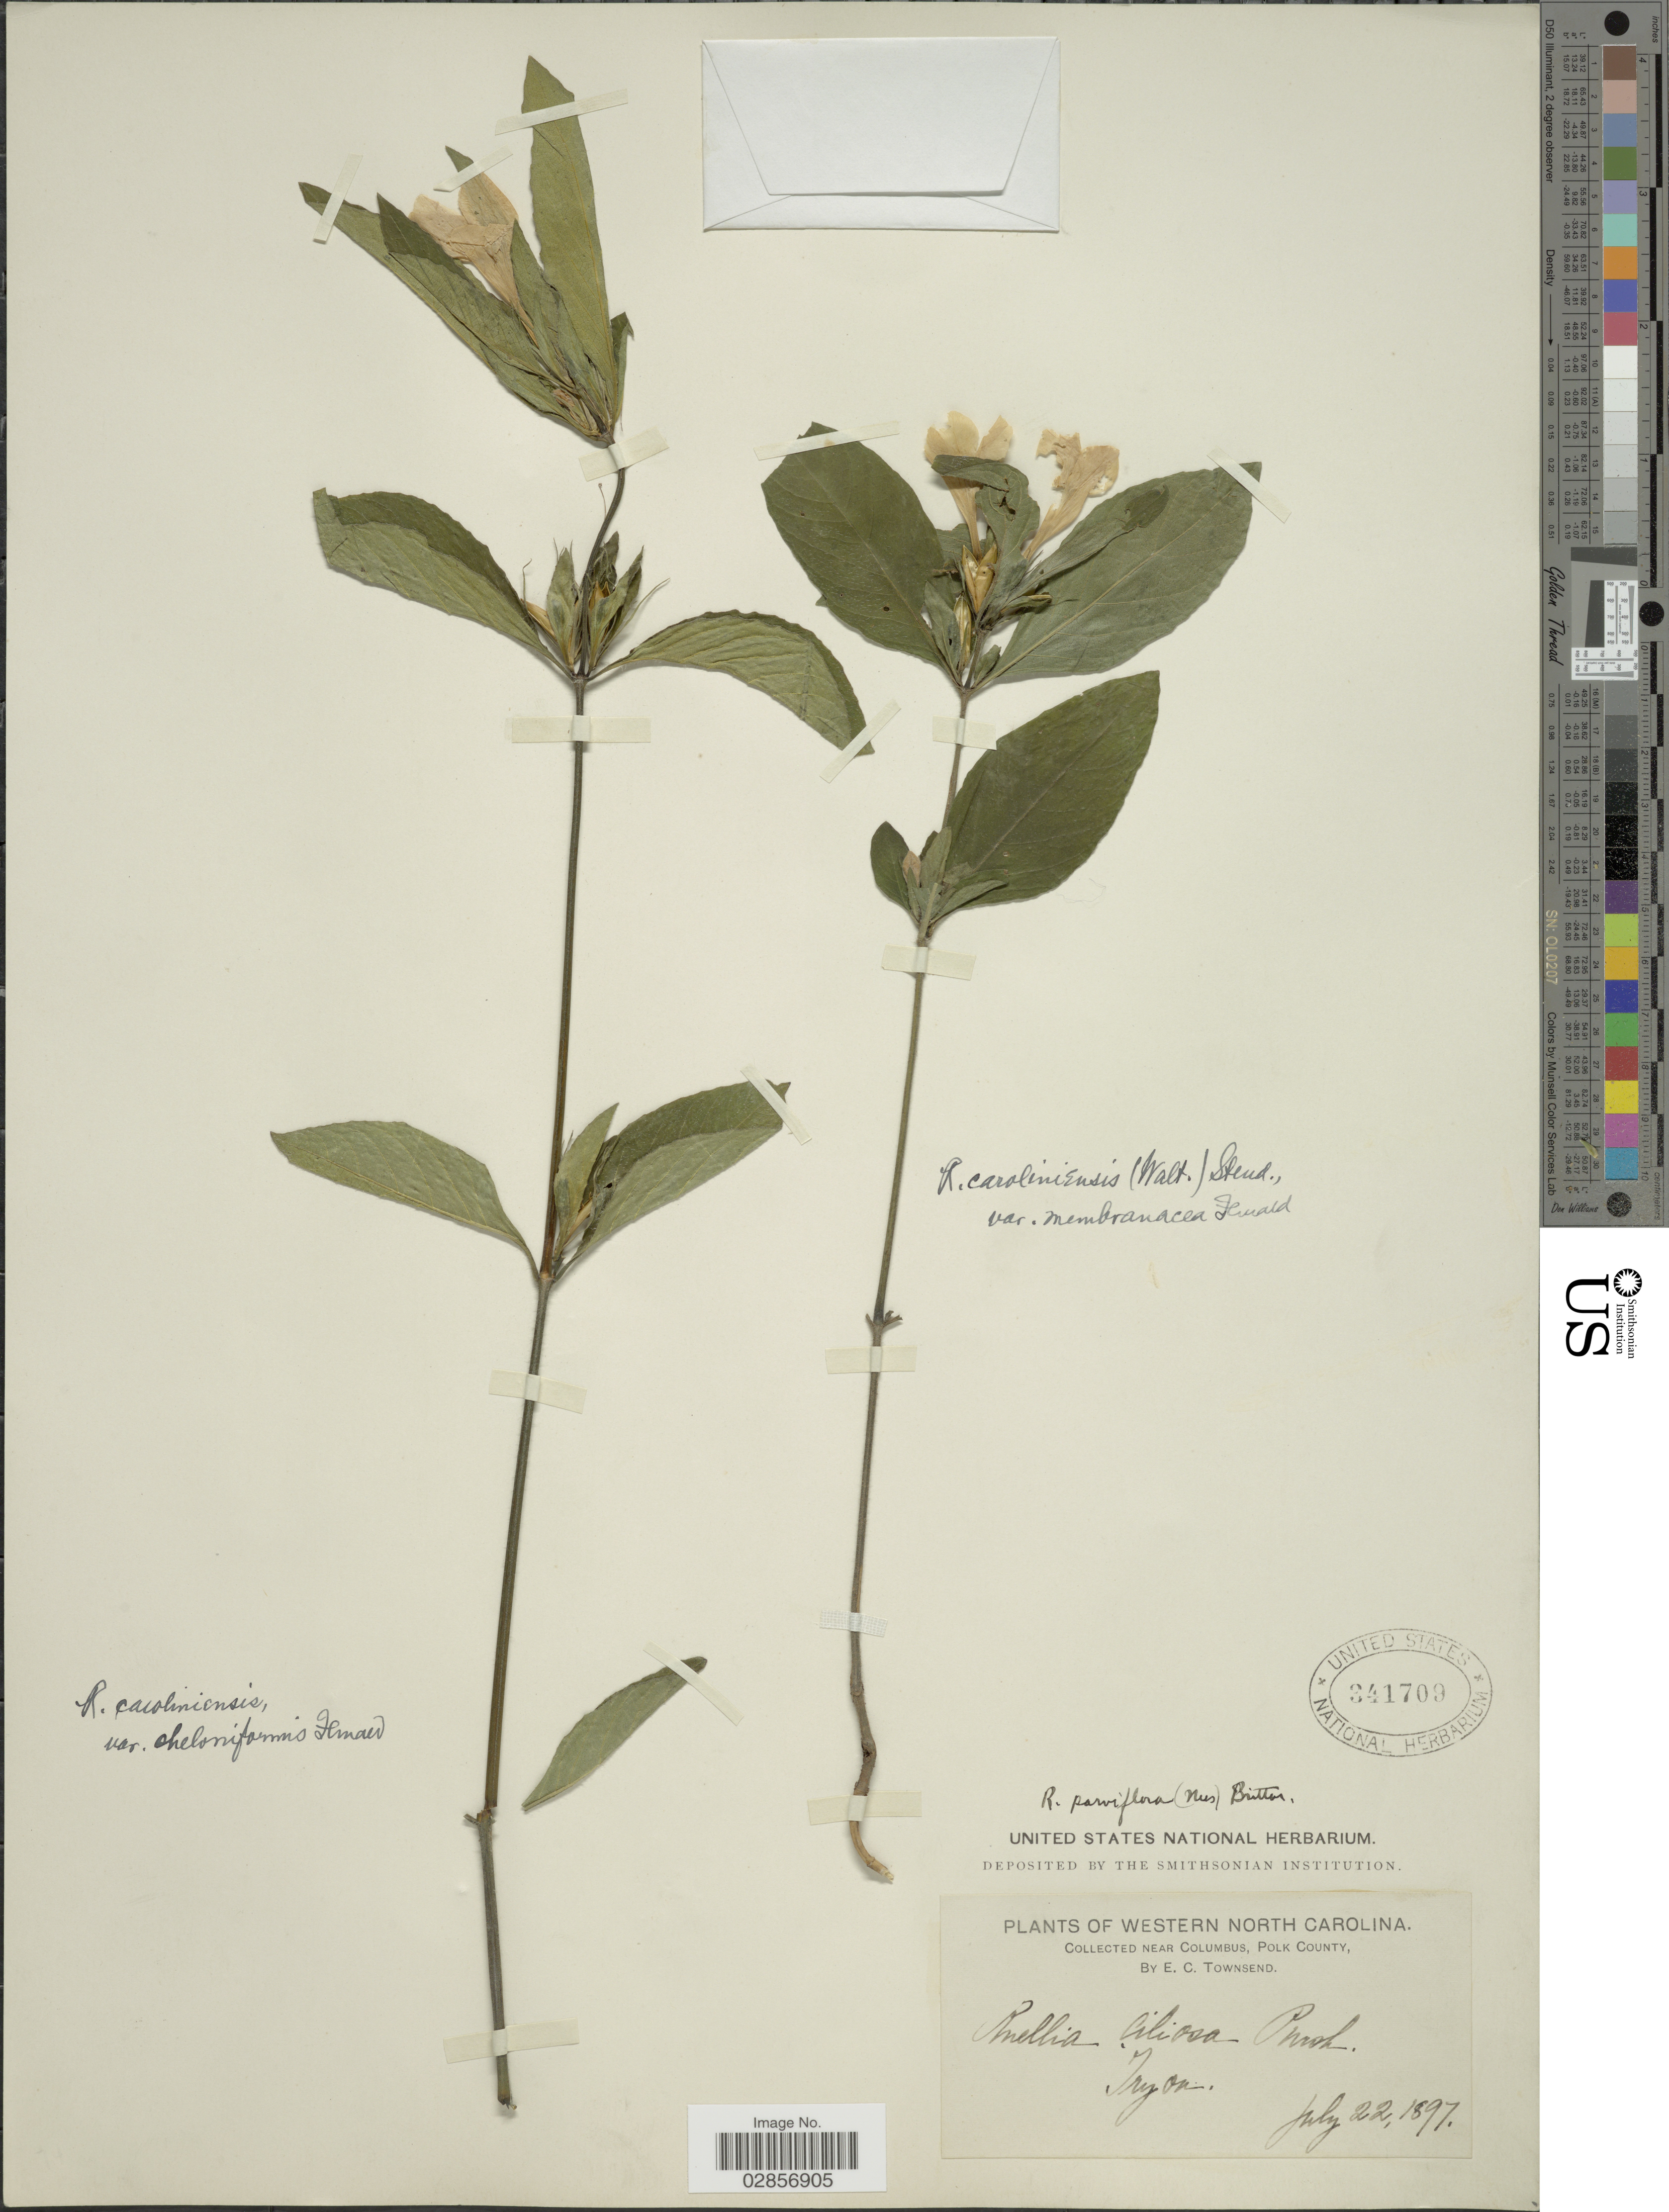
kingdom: Plantae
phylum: Tracheophyta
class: Magnoliopsida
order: Lamiales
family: Acanthaceae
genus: Ruellia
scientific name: Ruellia caroliniensis var. cheloniformis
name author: Fernald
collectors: E. C. Townsend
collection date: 1897-07-22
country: United States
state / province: North Carolina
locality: Western North Carolina. Near Columbus, Polk County.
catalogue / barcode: US 341709